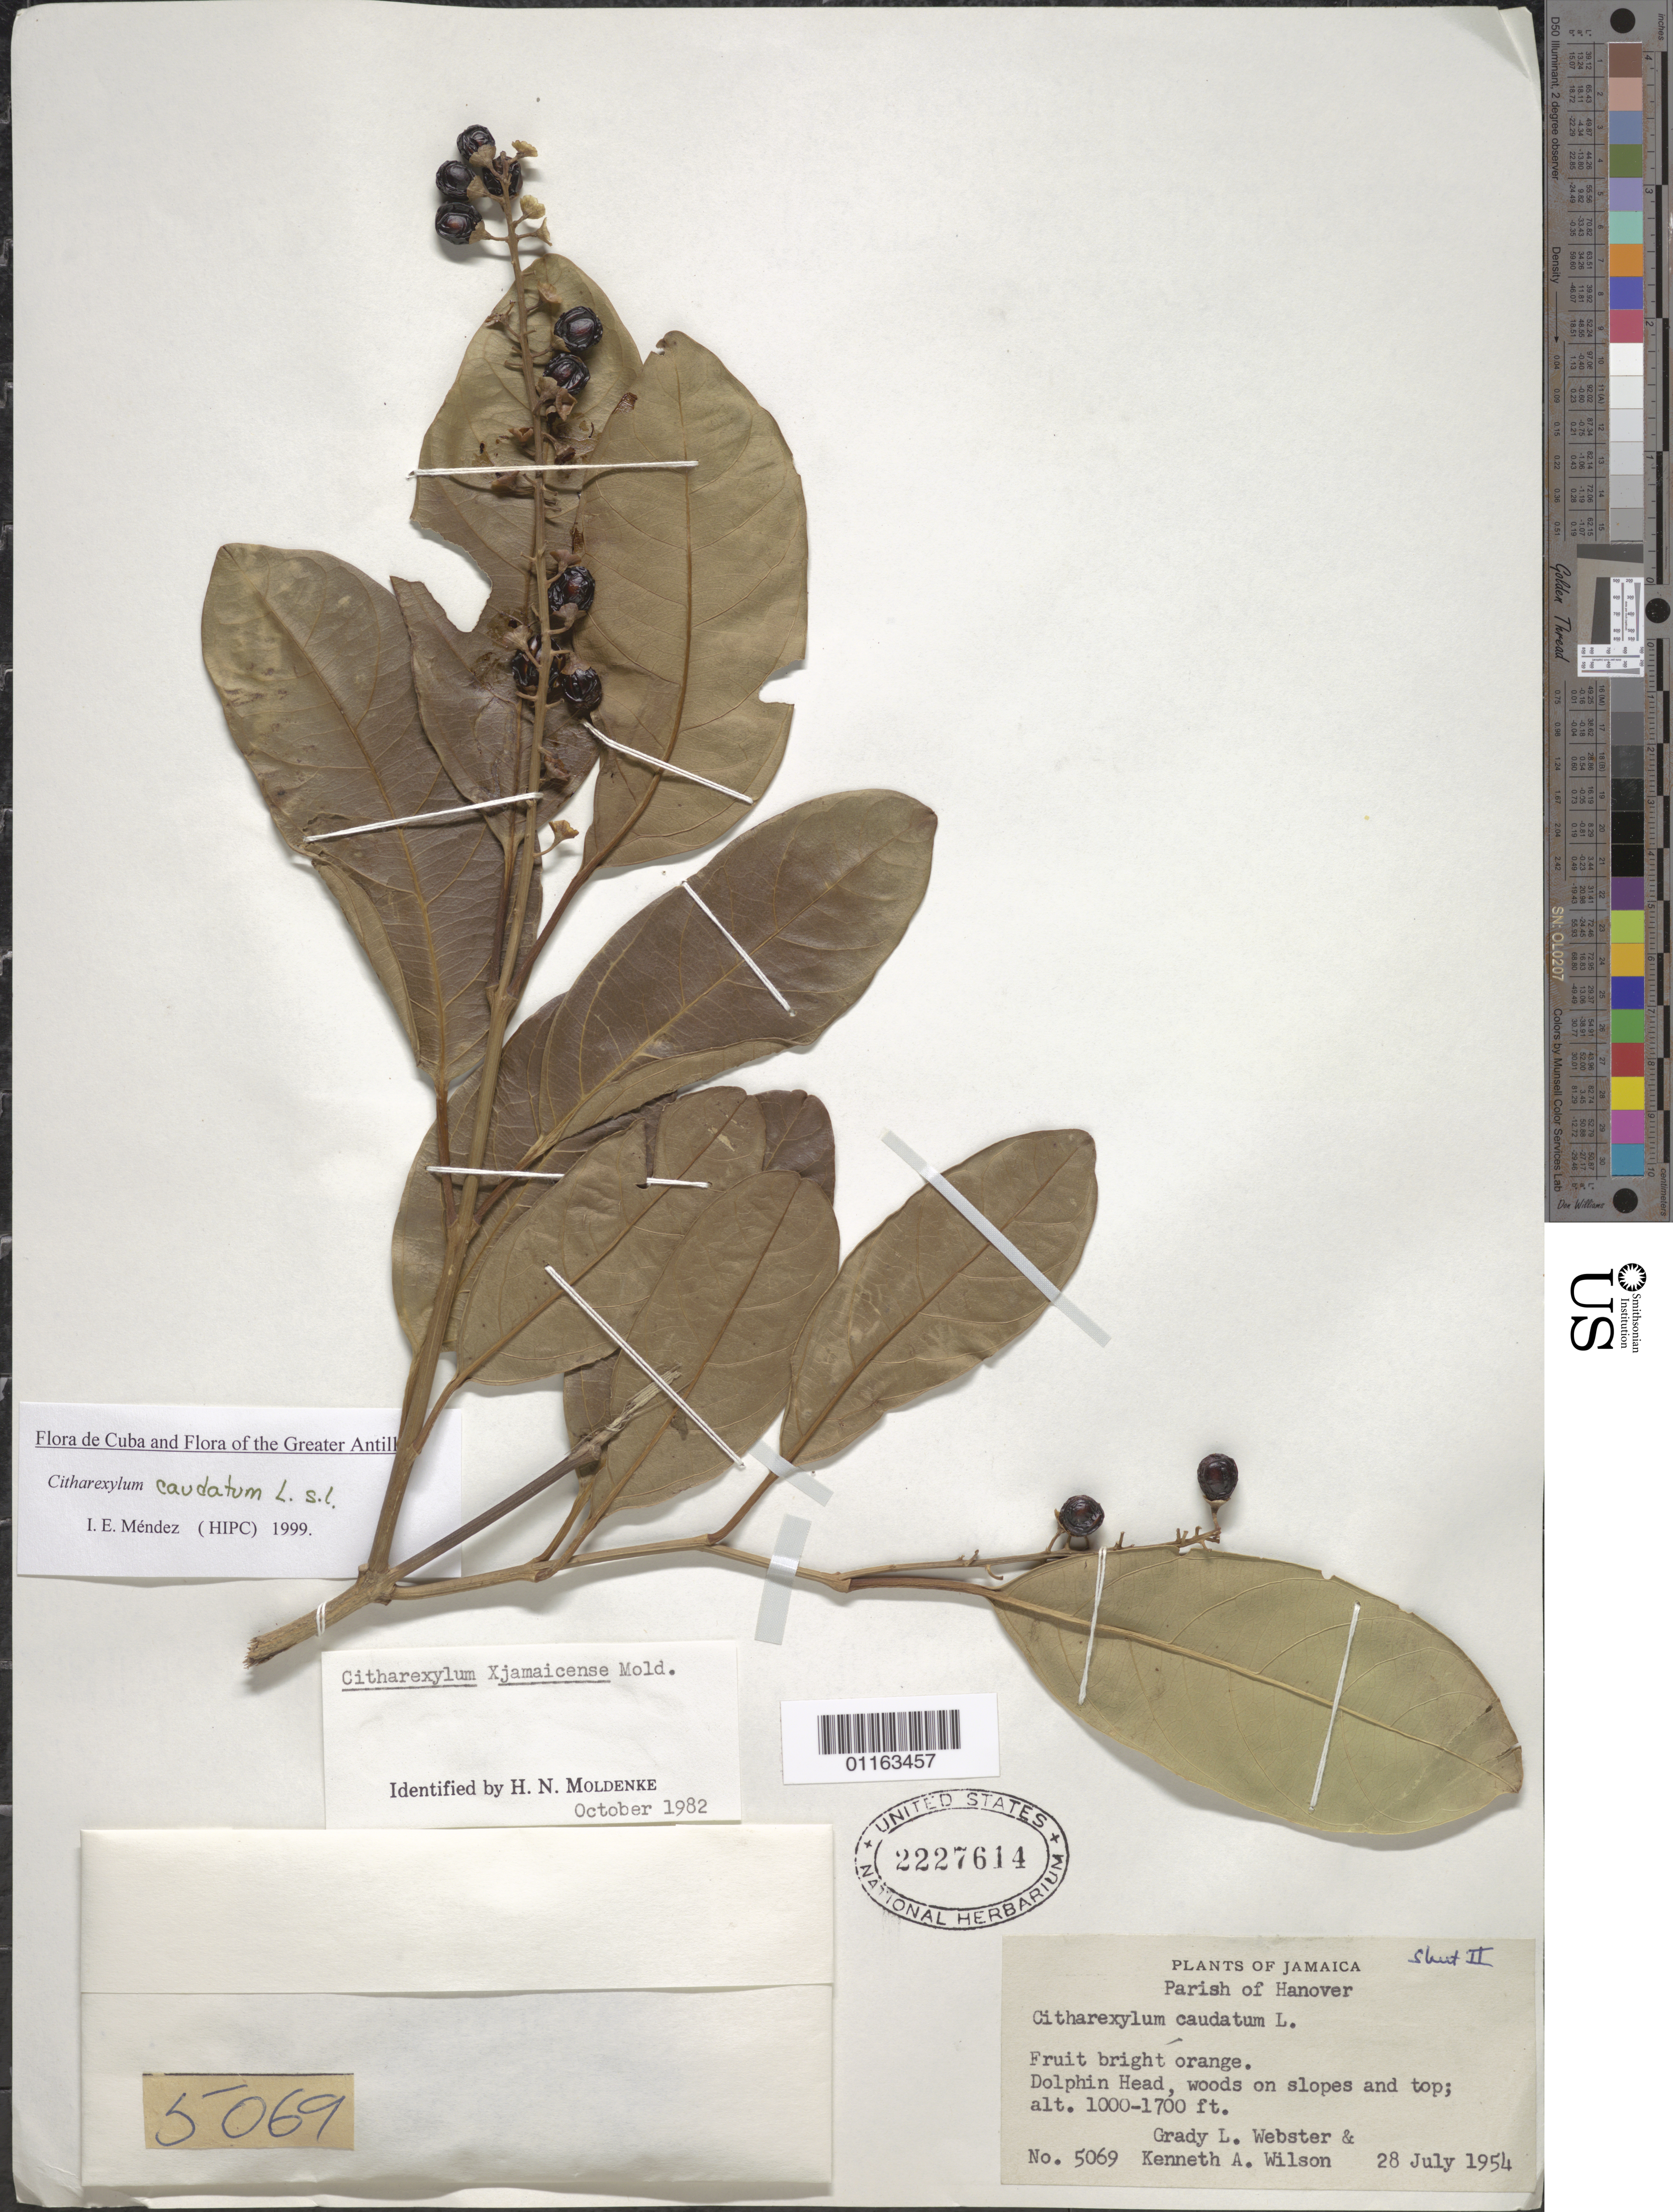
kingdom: Plantae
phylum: Tracheophyta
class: Magnoliopsida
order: Lamiales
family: Verbenaceae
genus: Citharexylum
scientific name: Citharexylum caudatum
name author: L.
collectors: G. L. Webster & K. A. Wilson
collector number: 5069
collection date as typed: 28 Jul 1954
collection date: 1954-07-28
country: Jamaica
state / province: Hanover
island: Jamaica I.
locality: Dolphin head, woods on slopes and top;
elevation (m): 305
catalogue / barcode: US 2227614